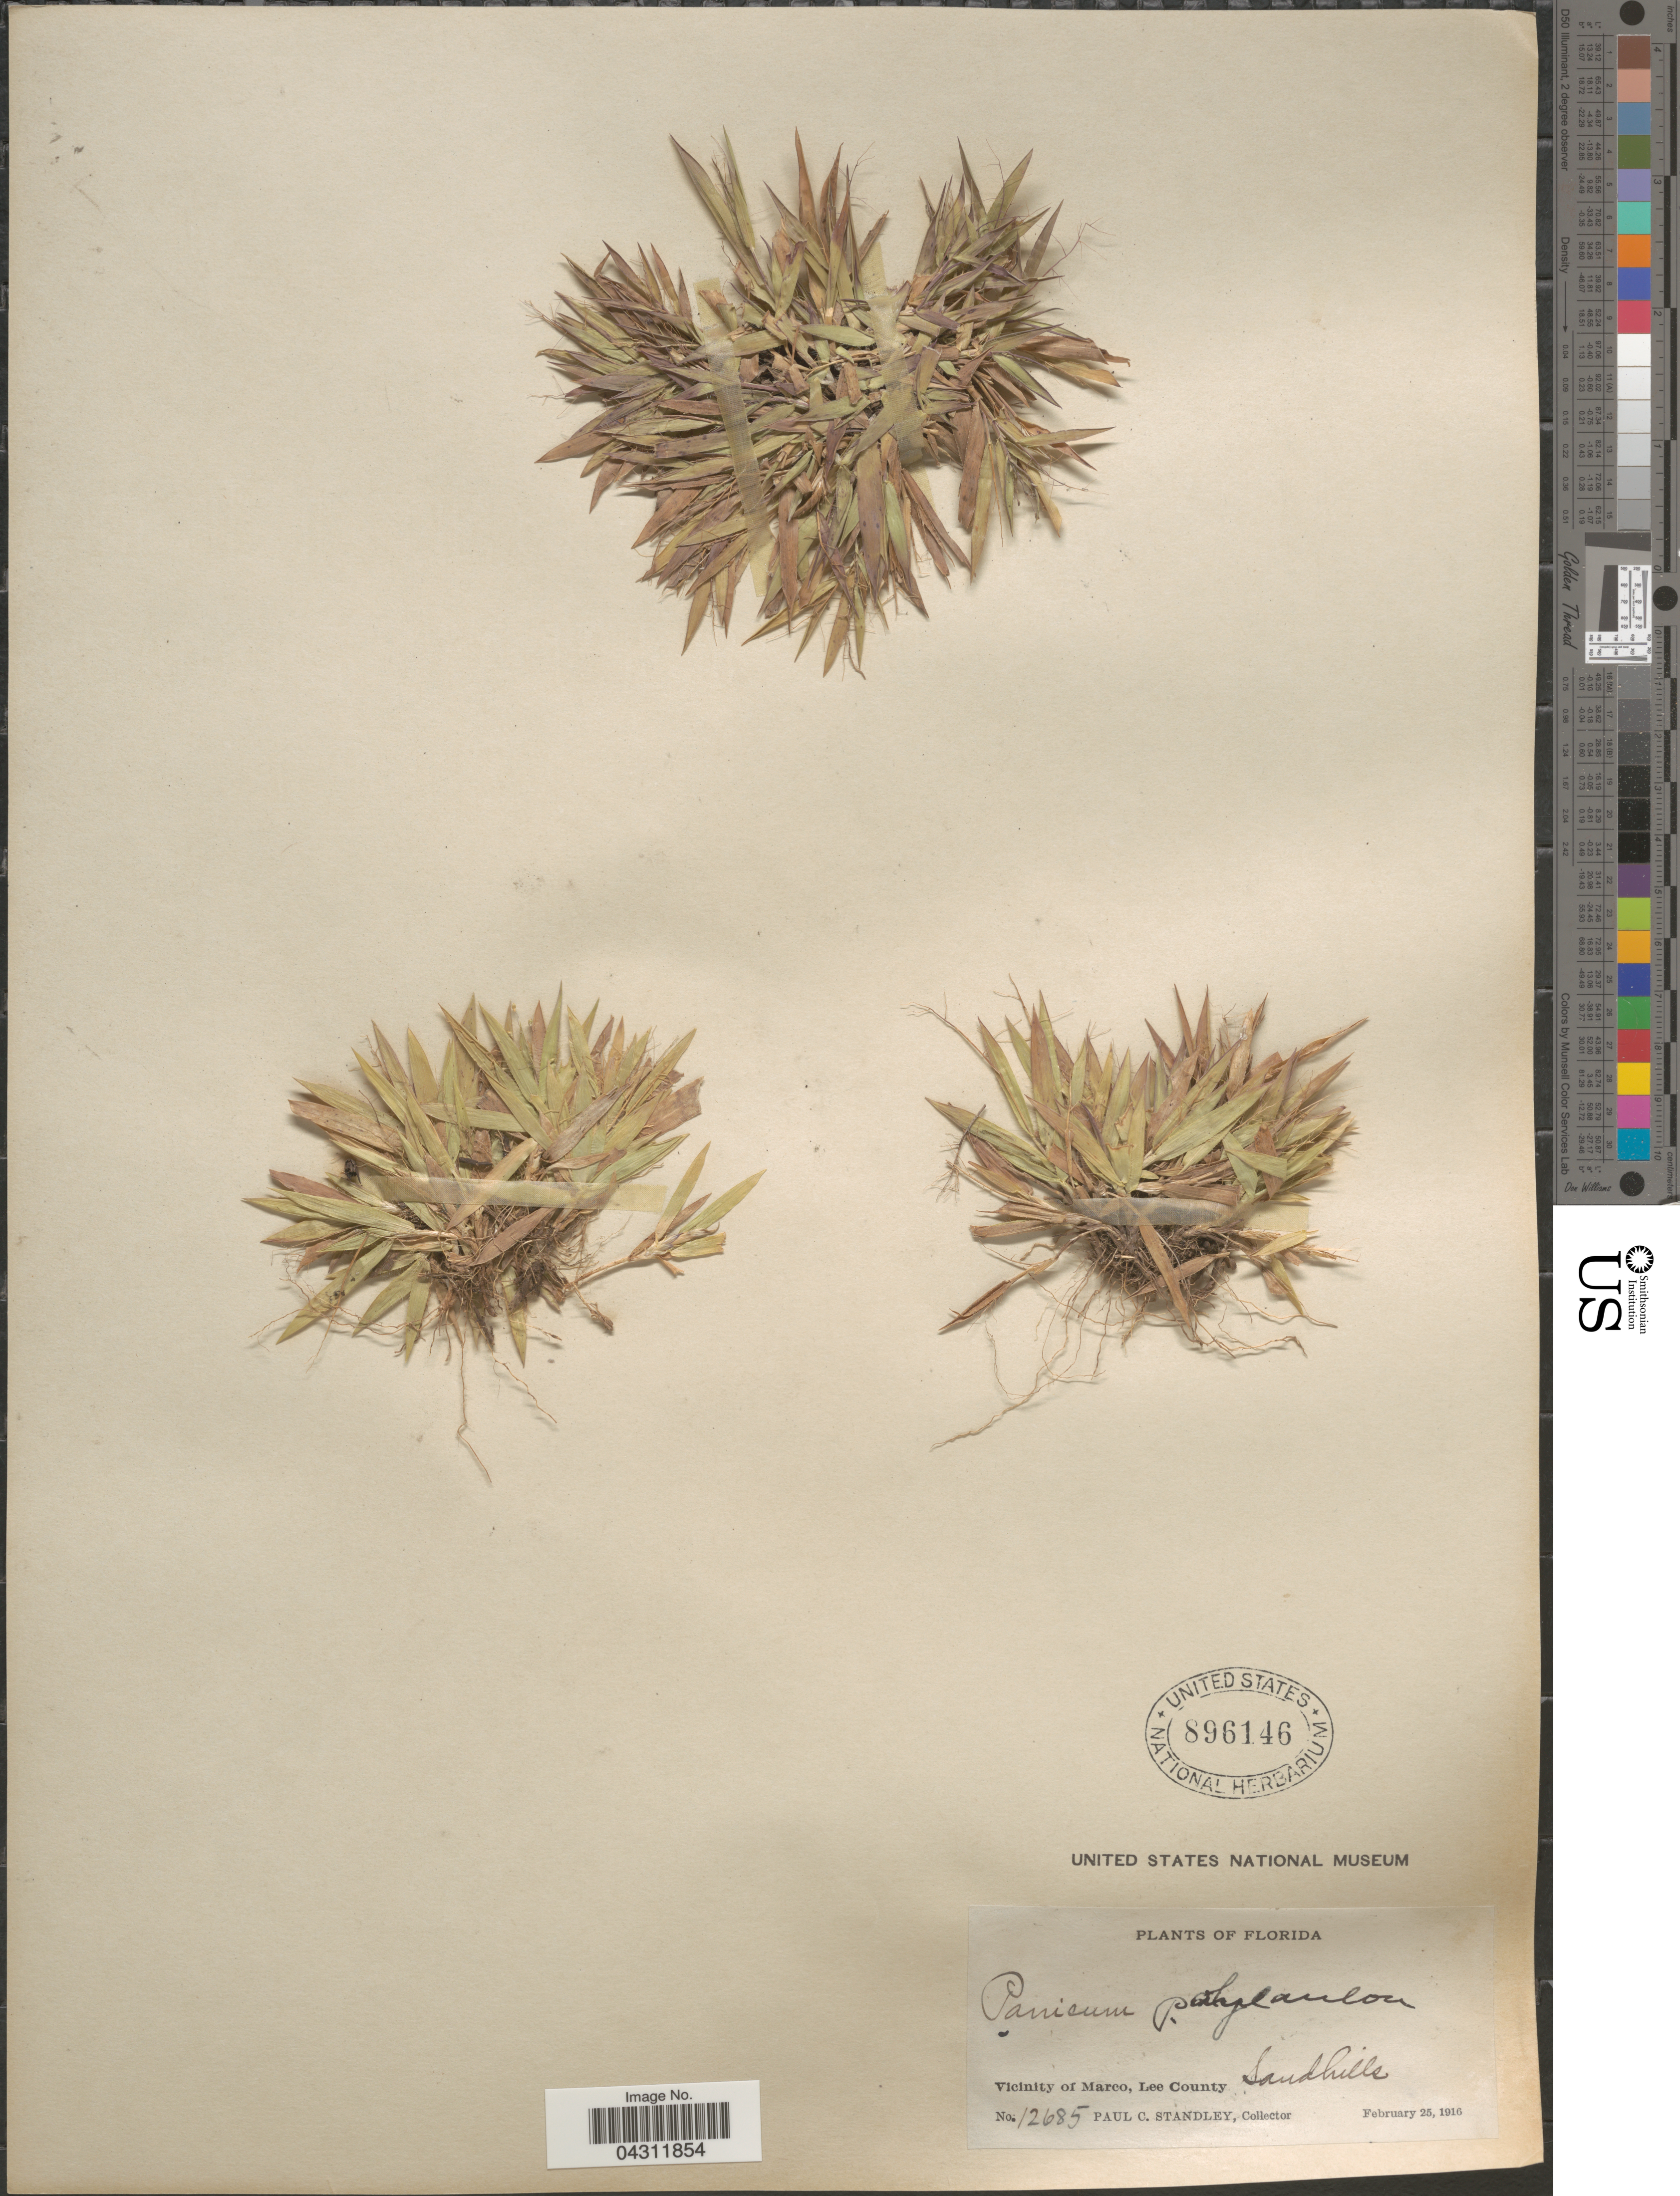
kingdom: Plantae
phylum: Tracheophyta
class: Liliopsida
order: Poales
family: Poaceae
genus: Dichanthelium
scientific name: Dichanthelium strigosum var. glabrescens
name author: (Griseb.) Freckmann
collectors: P. C. Standley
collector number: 12685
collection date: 1916-02-25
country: United States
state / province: Florida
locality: Vicinity of Marco, Lee County. Sandhills.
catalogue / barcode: US 896146